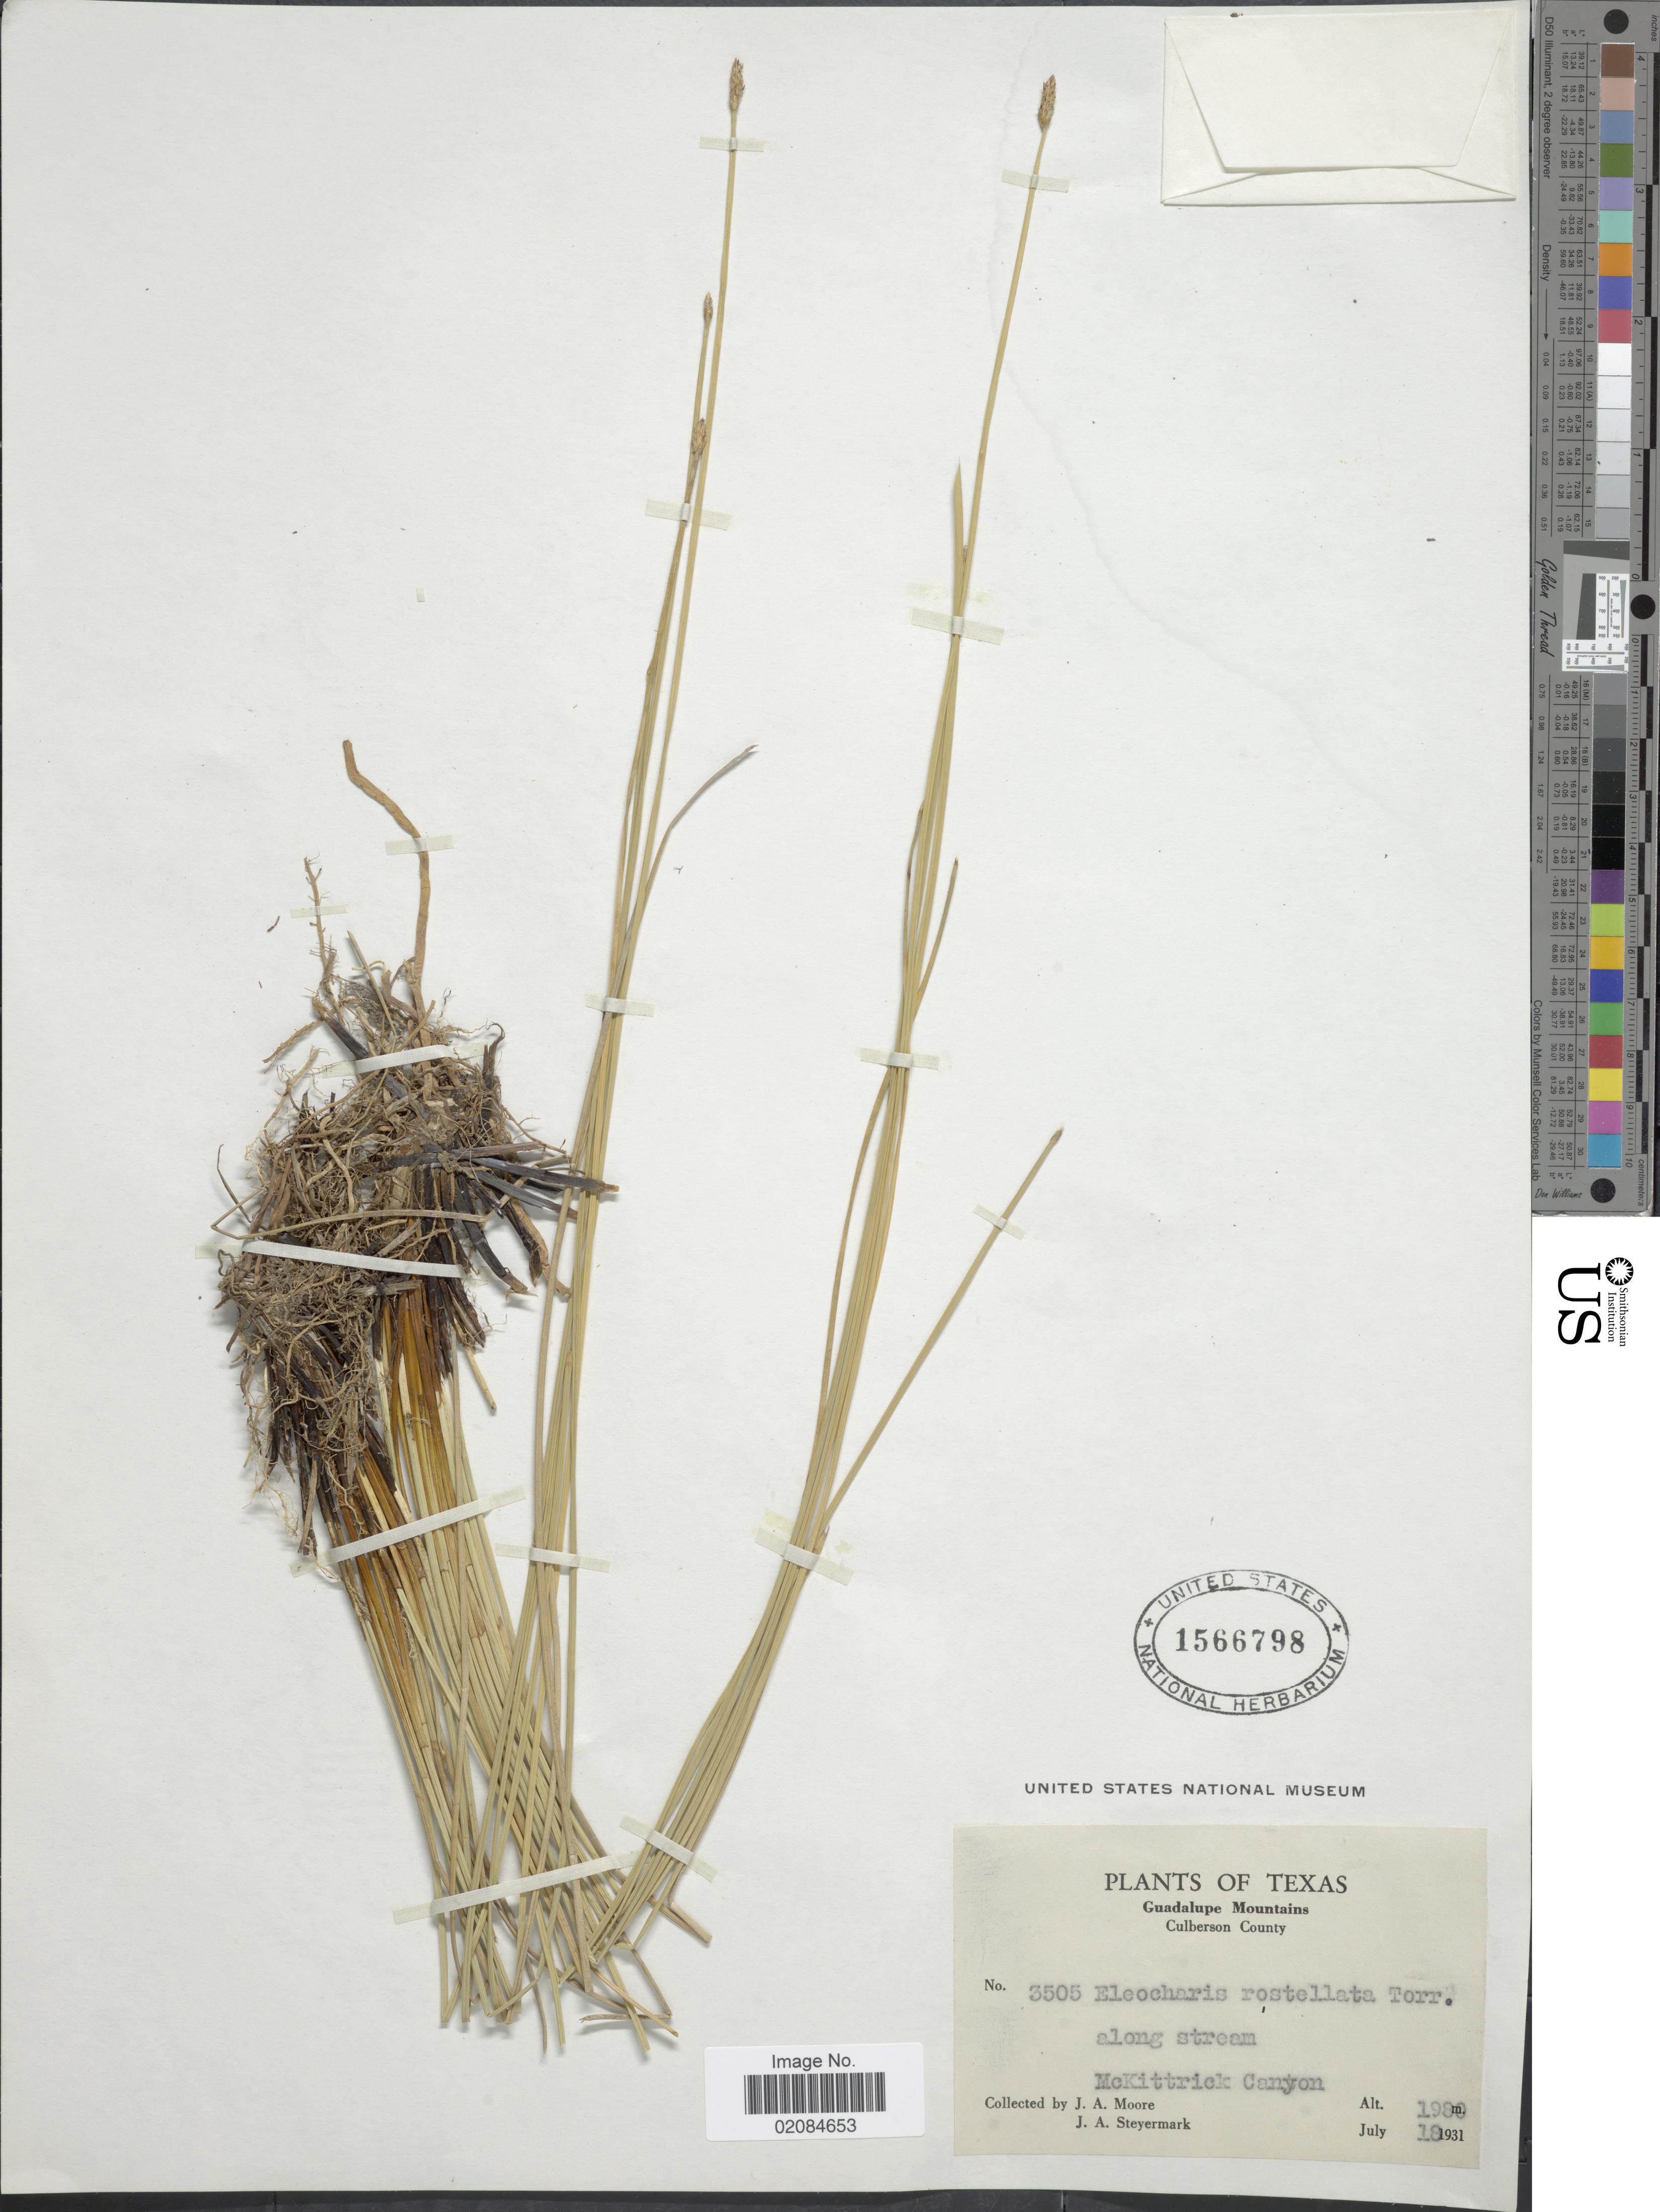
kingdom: Plantae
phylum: Tracheophyta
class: Liliopsida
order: Poales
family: Cyperaceae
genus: Eleocharis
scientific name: Eleocharis rostellata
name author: (Torr.) Torr.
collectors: J. A. Moore & J. Steyermark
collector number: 3505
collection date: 1931-07-18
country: United States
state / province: Texas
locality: Guadalupe Mountains. Culberson County. McKittrick Canyon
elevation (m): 1980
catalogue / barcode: US 1566798